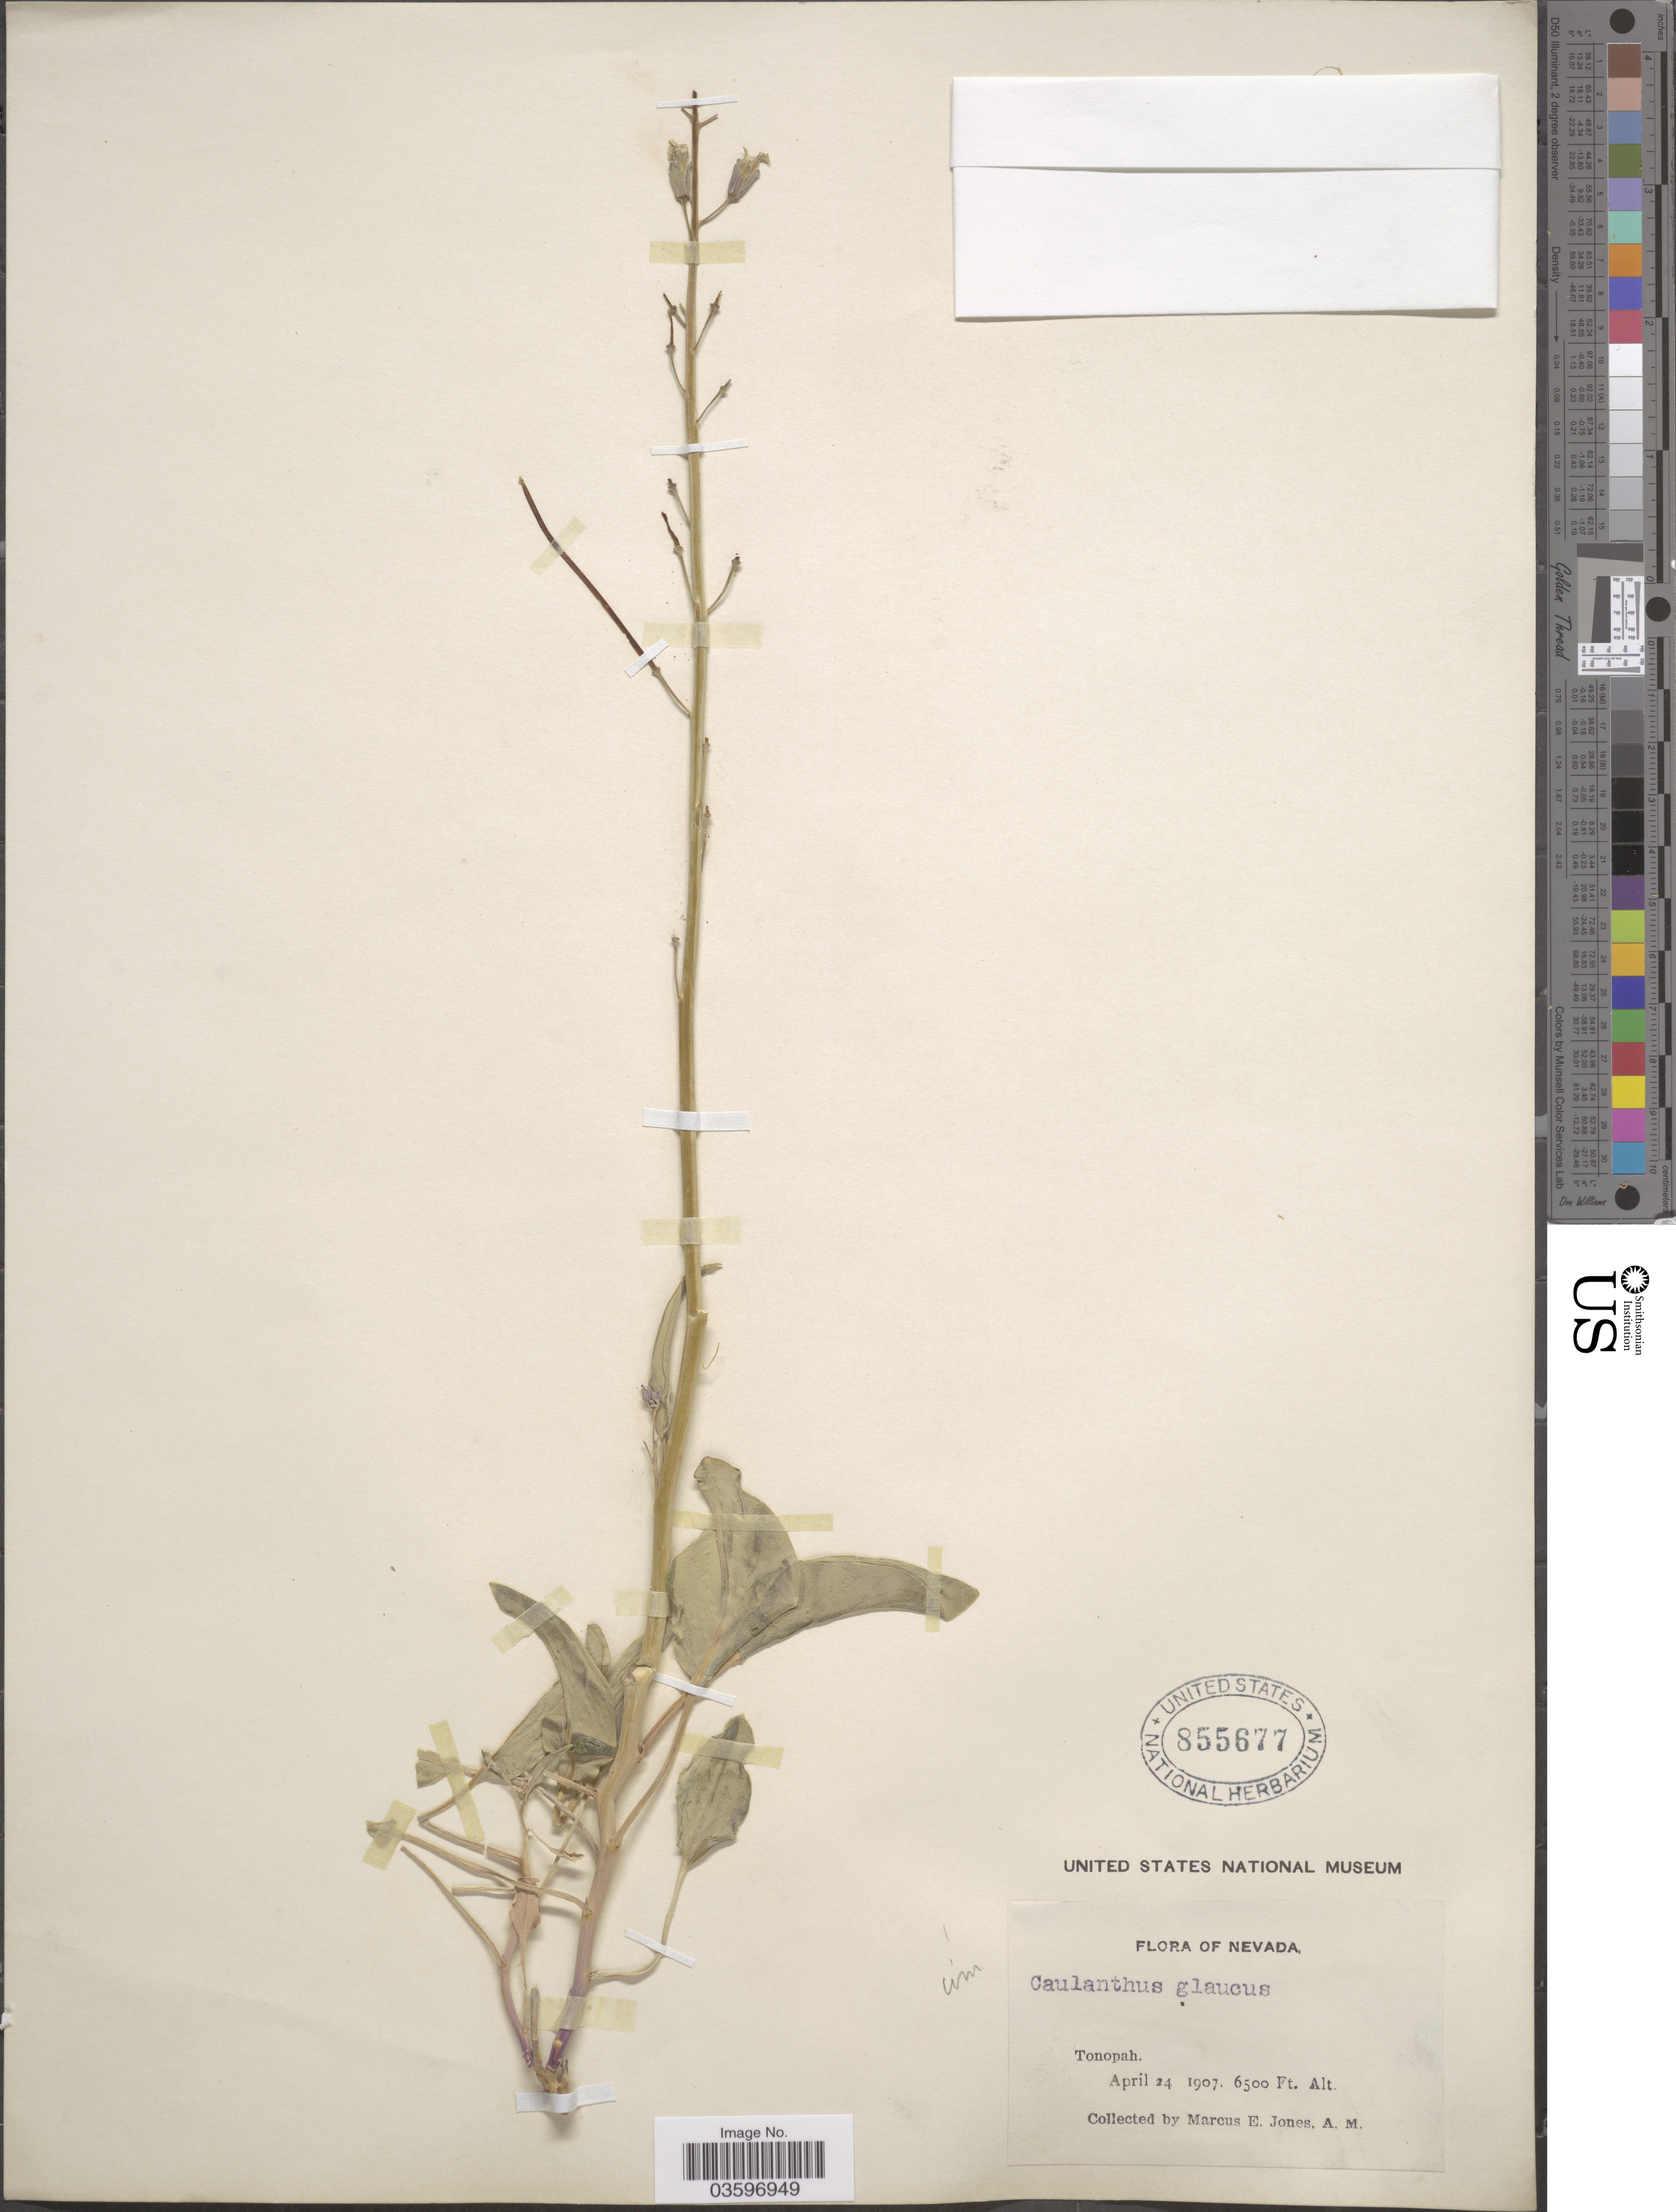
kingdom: Plantae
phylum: Tracheophyta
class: Magnoliopsida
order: Brassicales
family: Brassicaceae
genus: Caulanthus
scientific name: Caulanthus glaucus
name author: S. Watson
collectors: M. E. Jones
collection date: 1907-04-24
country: United States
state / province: Nevada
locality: Tonopah.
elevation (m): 1981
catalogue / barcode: US 855677